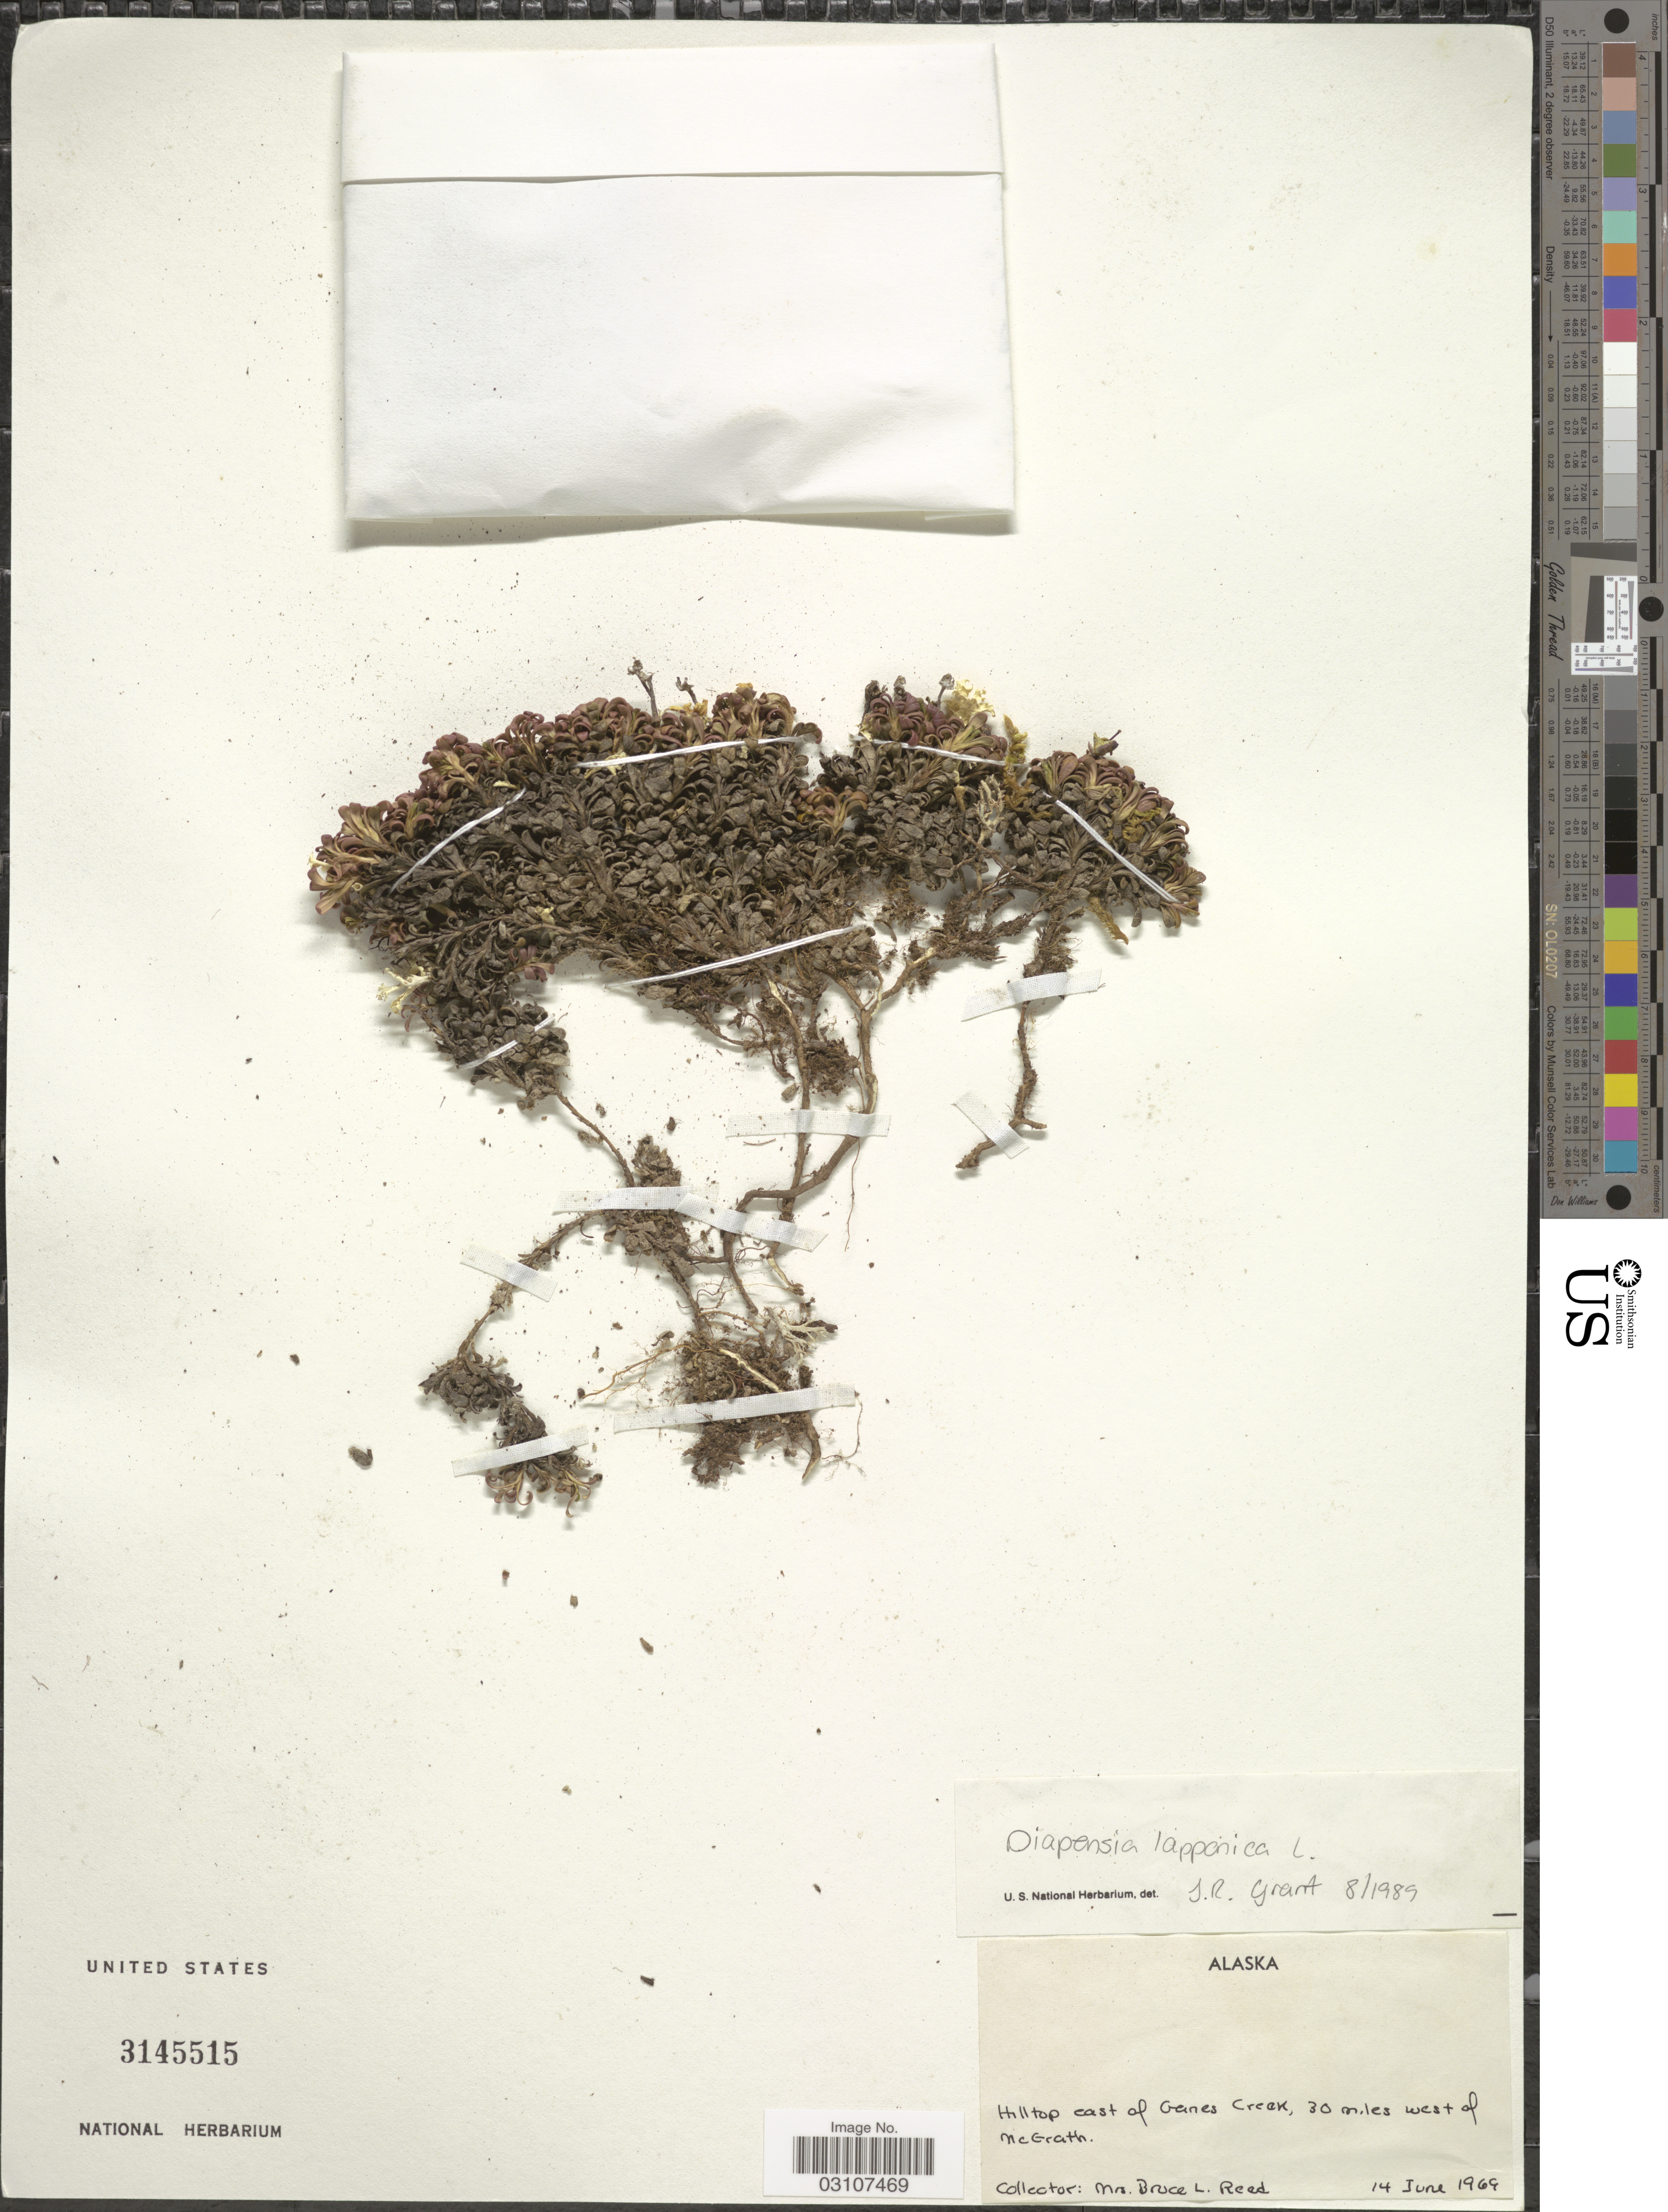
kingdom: Plantae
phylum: Tracheophyta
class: Magnoliopsida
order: Ericales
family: Diapensiaceae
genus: Diapensia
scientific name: Diapensia lapponica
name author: L.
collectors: B. Reed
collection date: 1969-06-14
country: United States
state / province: Alaska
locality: Hilltop east of Ganes Creek, 30 miles west of McGrath.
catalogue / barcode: US 3145515